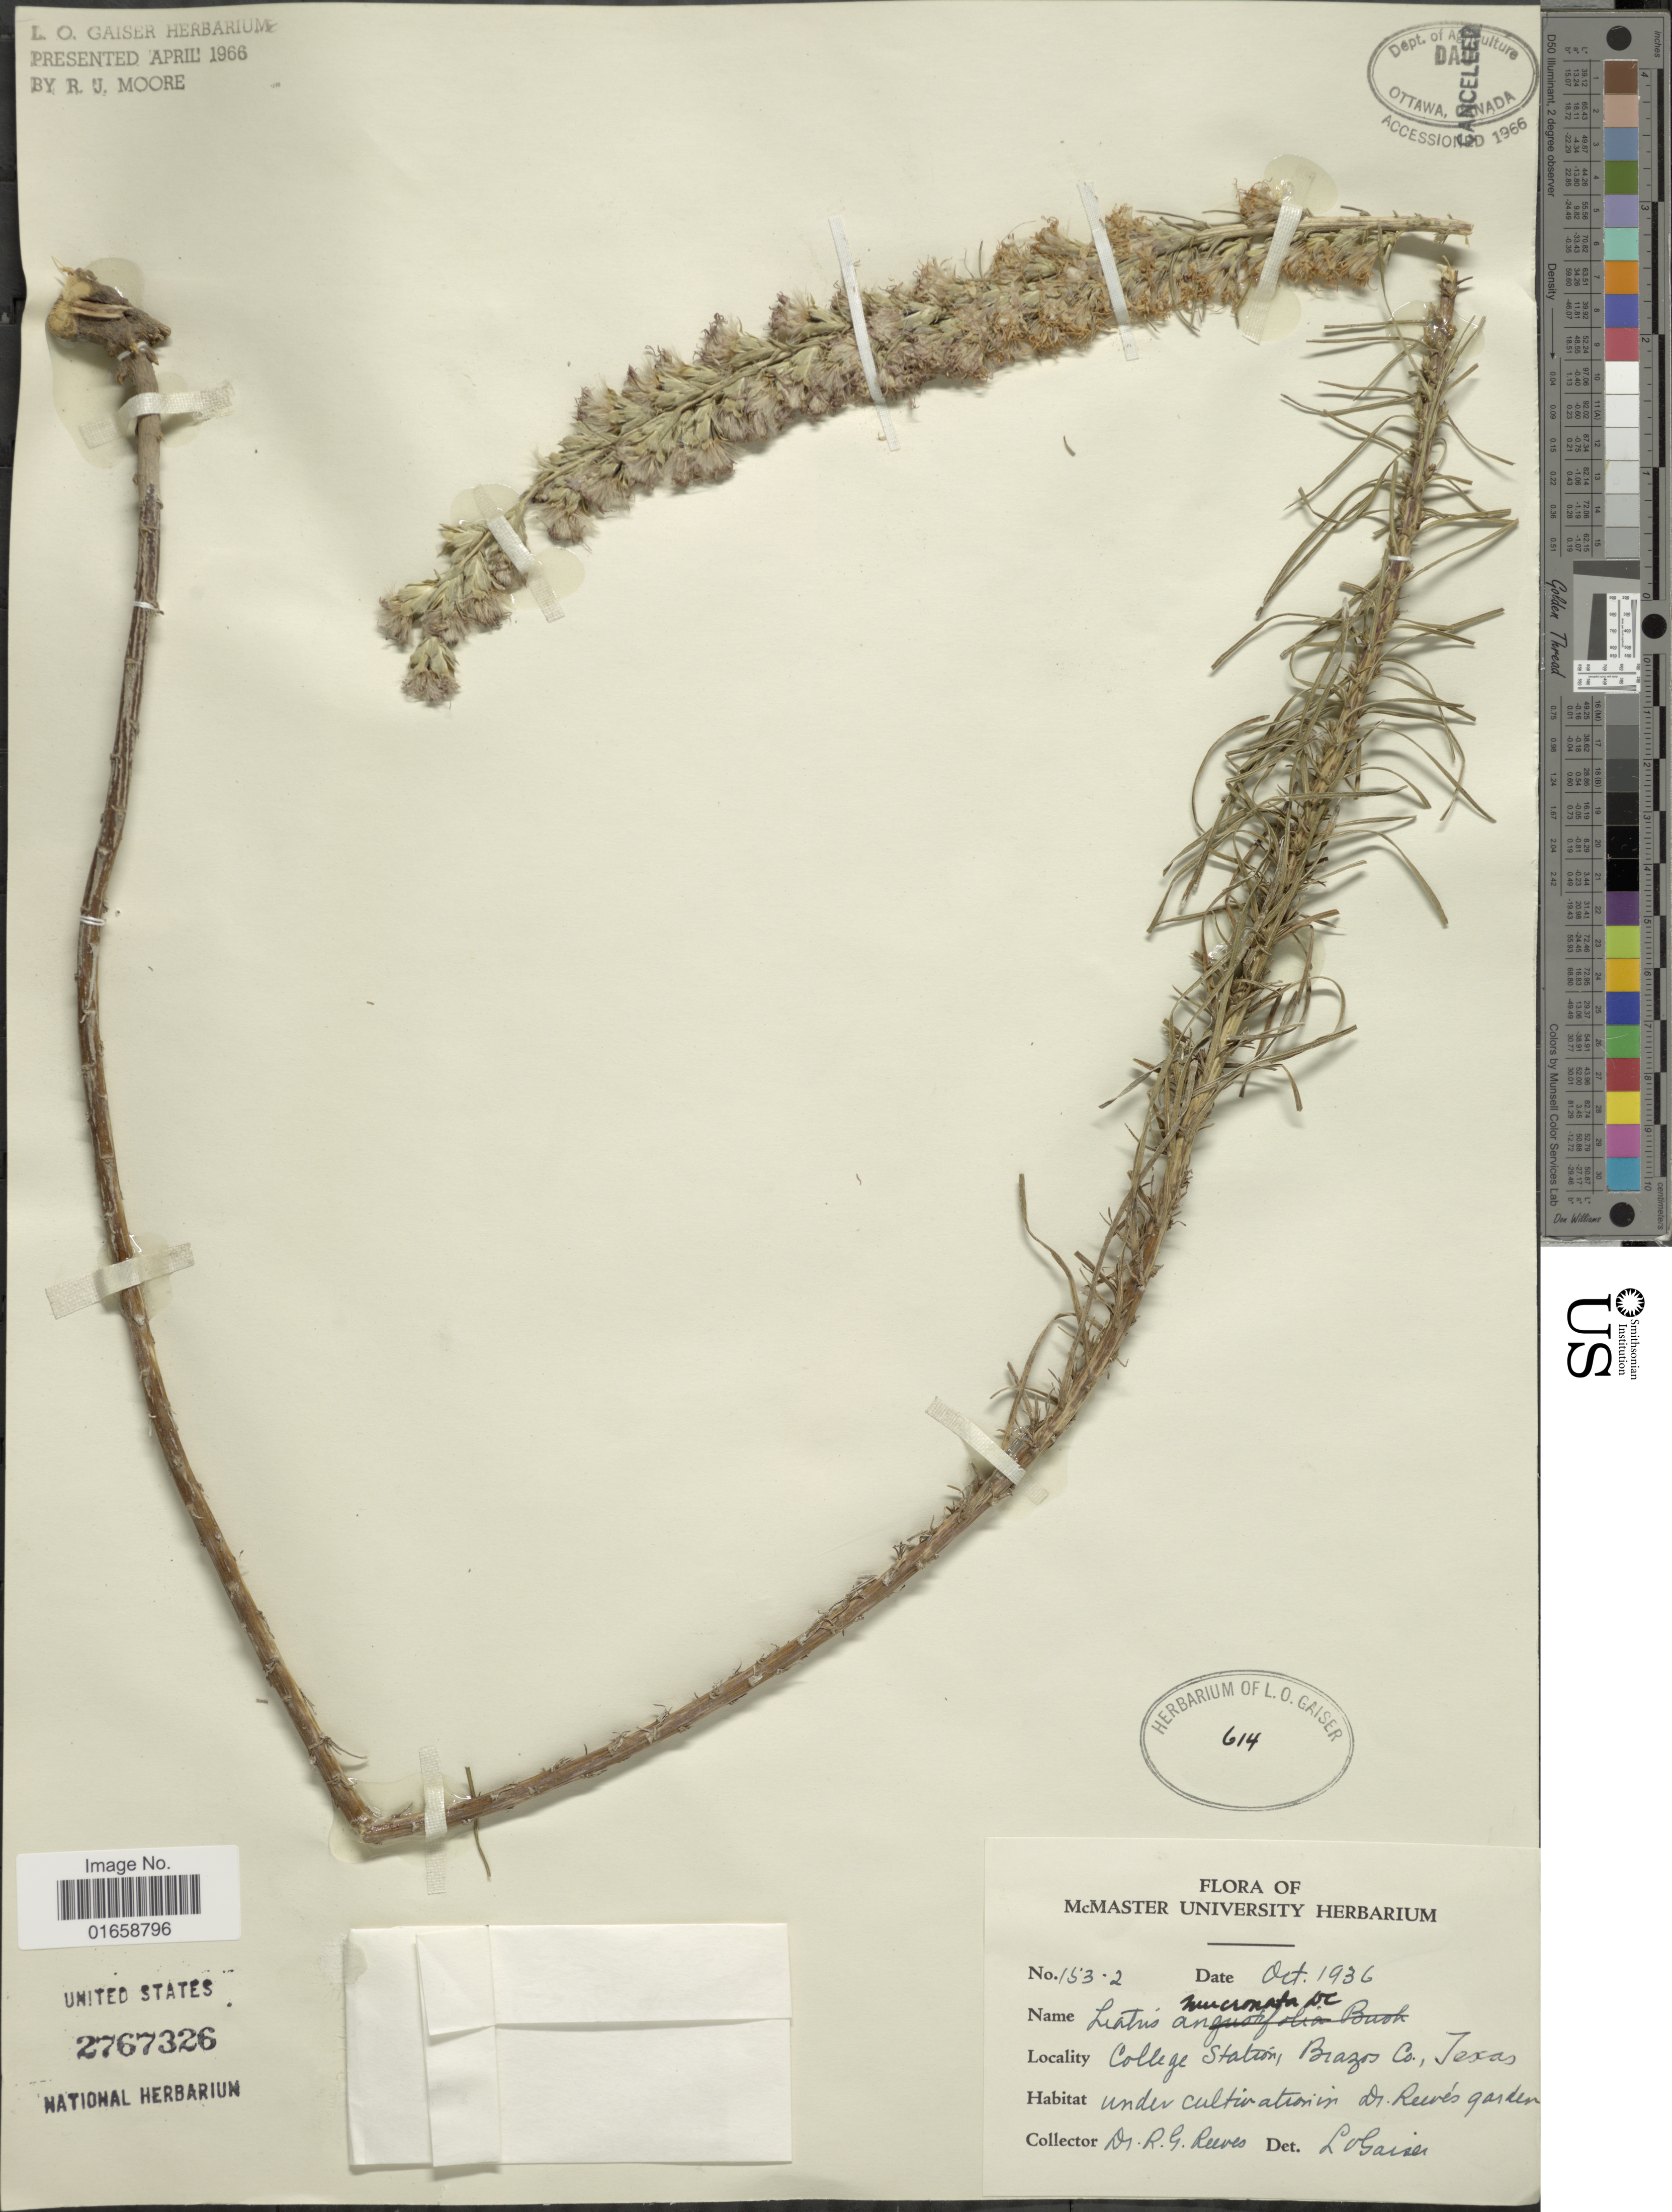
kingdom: Plantae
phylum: Tracheophyta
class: Magnoliopsida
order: Asterales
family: Asteraceae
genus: Liatris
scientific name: Liatris mucronata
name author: DC.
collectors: R. G. Reeves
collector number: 1532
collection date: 1936-10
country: United States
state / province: Texas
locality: College Station, Brazos Co., under cultivation in Dr. Reeves Garden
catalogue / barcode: US 2767326